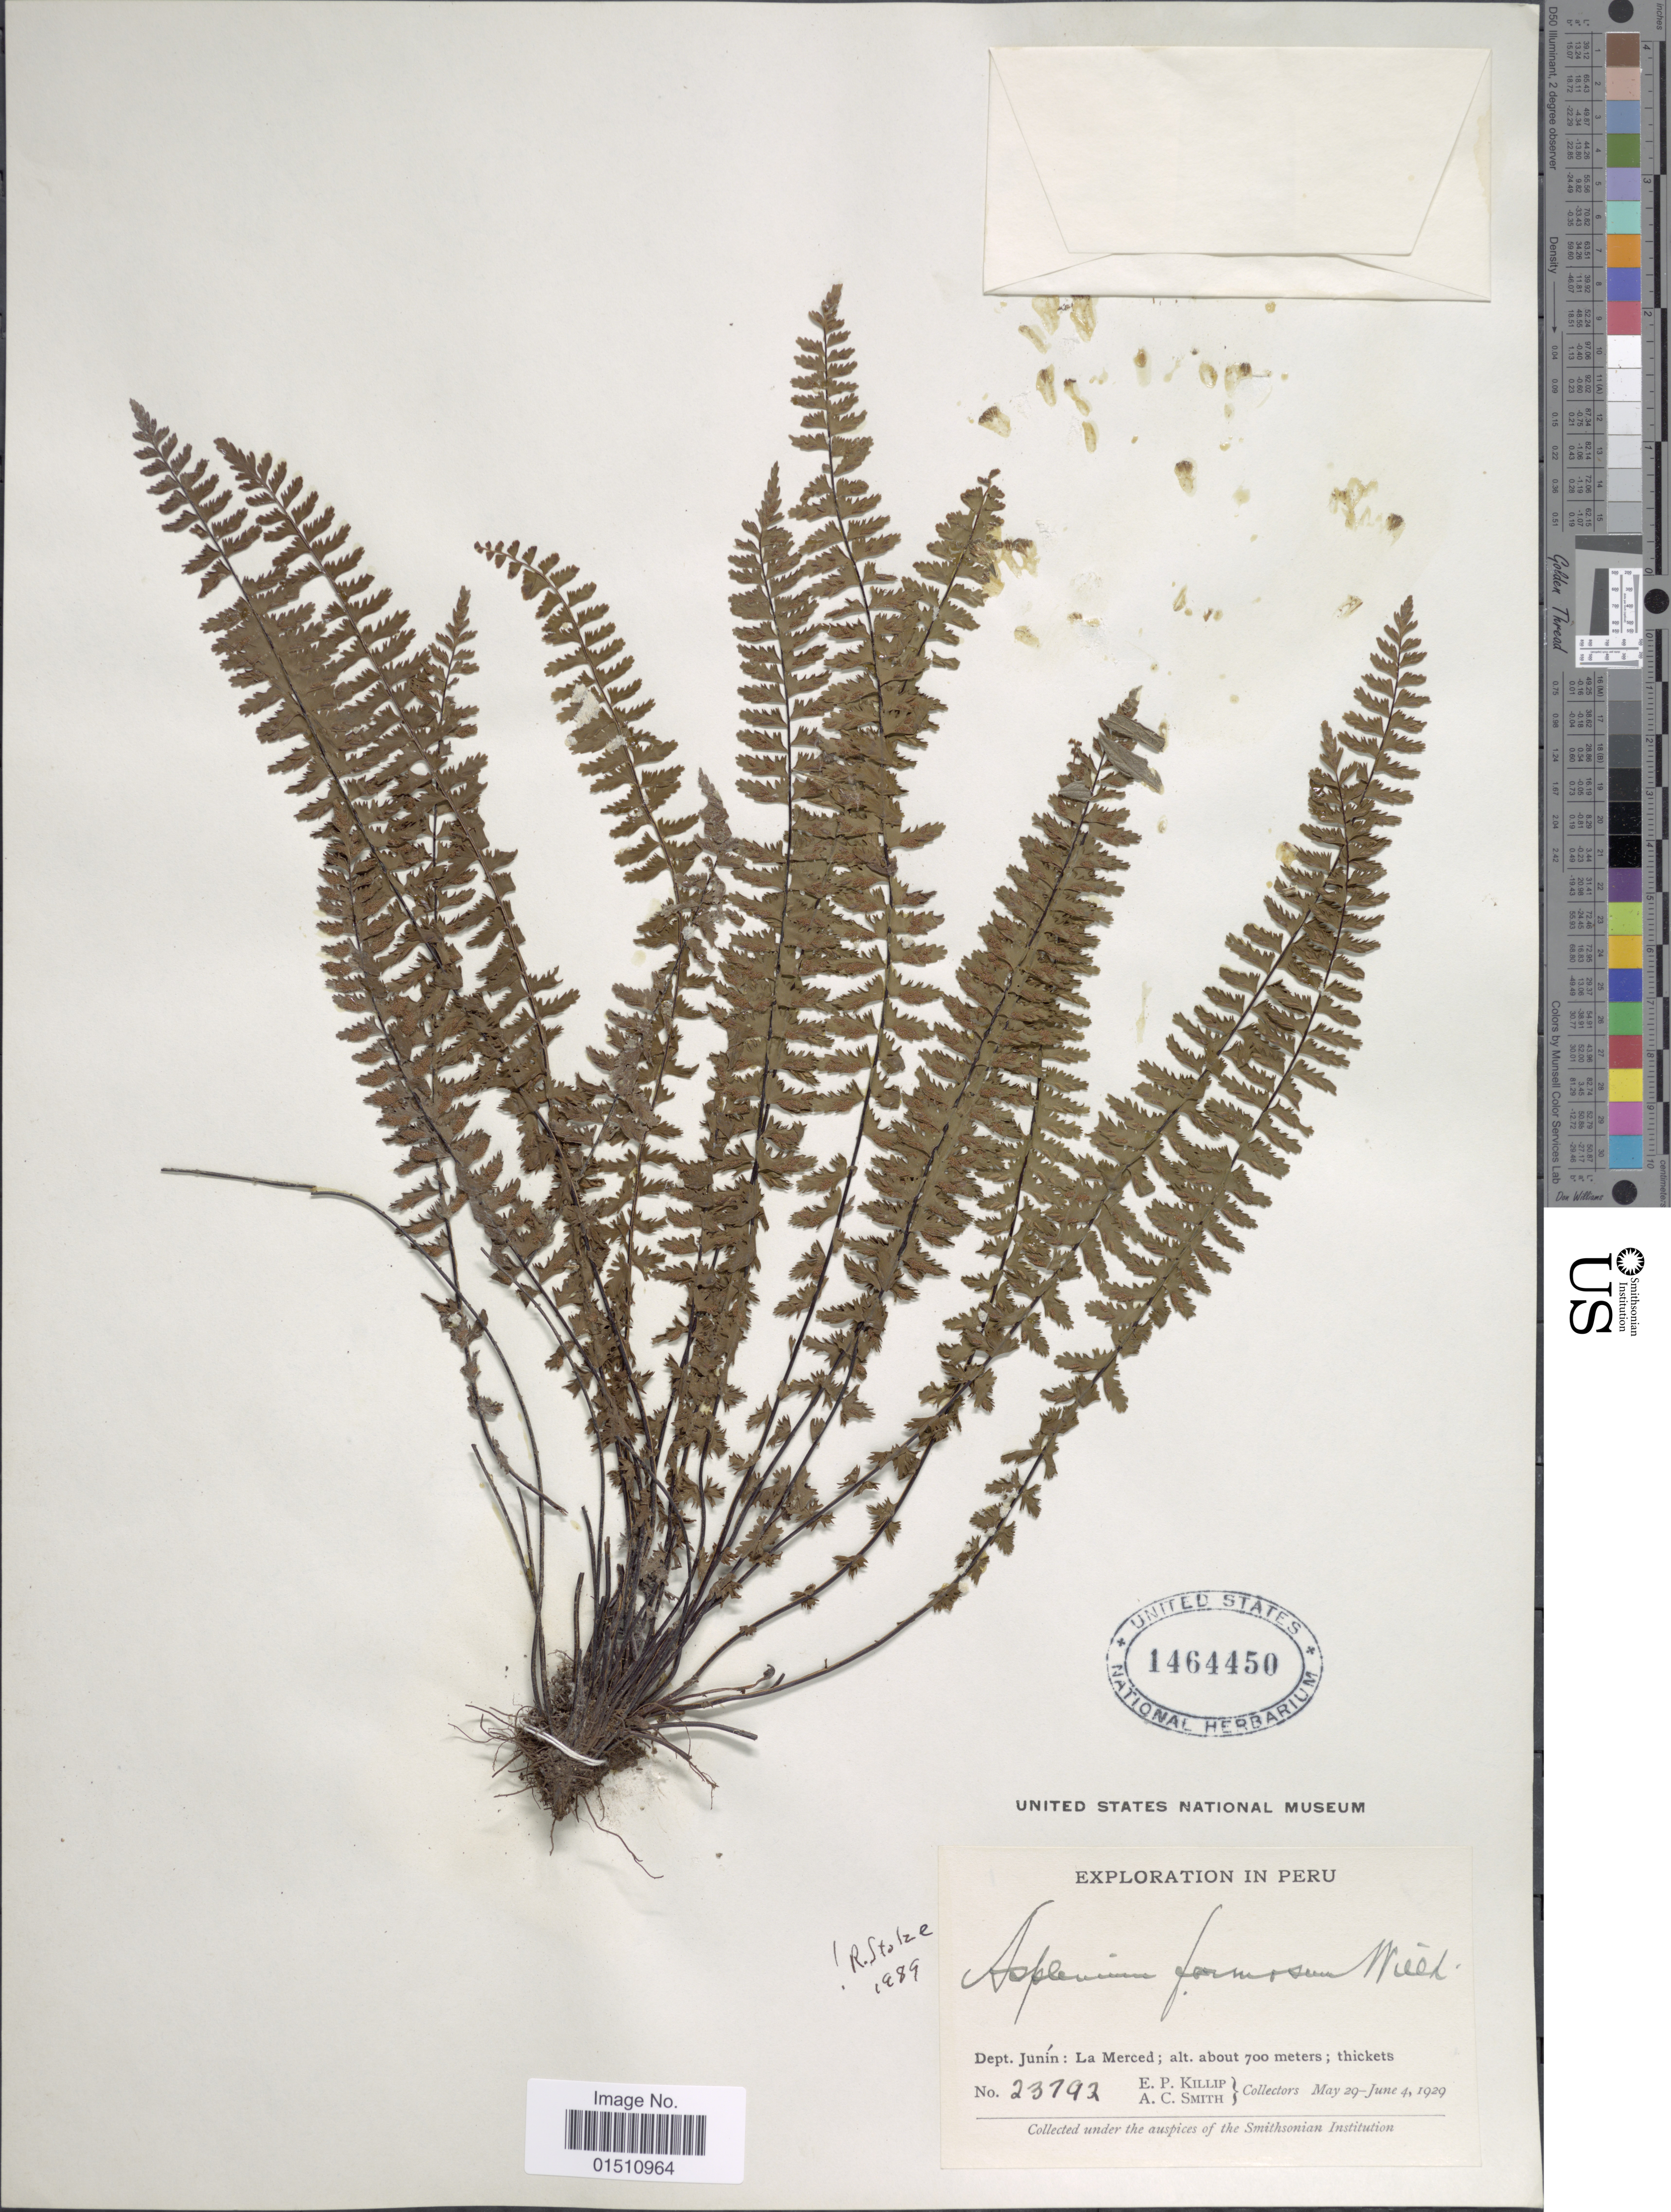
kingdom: Plantae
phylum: Tracheophyta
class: Polypodiopsida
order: Polypodiales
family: Aspleniaceae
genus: Asplenium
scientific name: Asplenium formosum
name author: Willd.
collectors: E. P. Killip & A. C. Smith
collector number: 23792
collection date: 1929-05-29/1929-06-04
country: Peru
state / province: Junín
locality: Peru, Dept. Junín: La Merced.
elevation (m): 700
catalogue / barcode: US 1464450